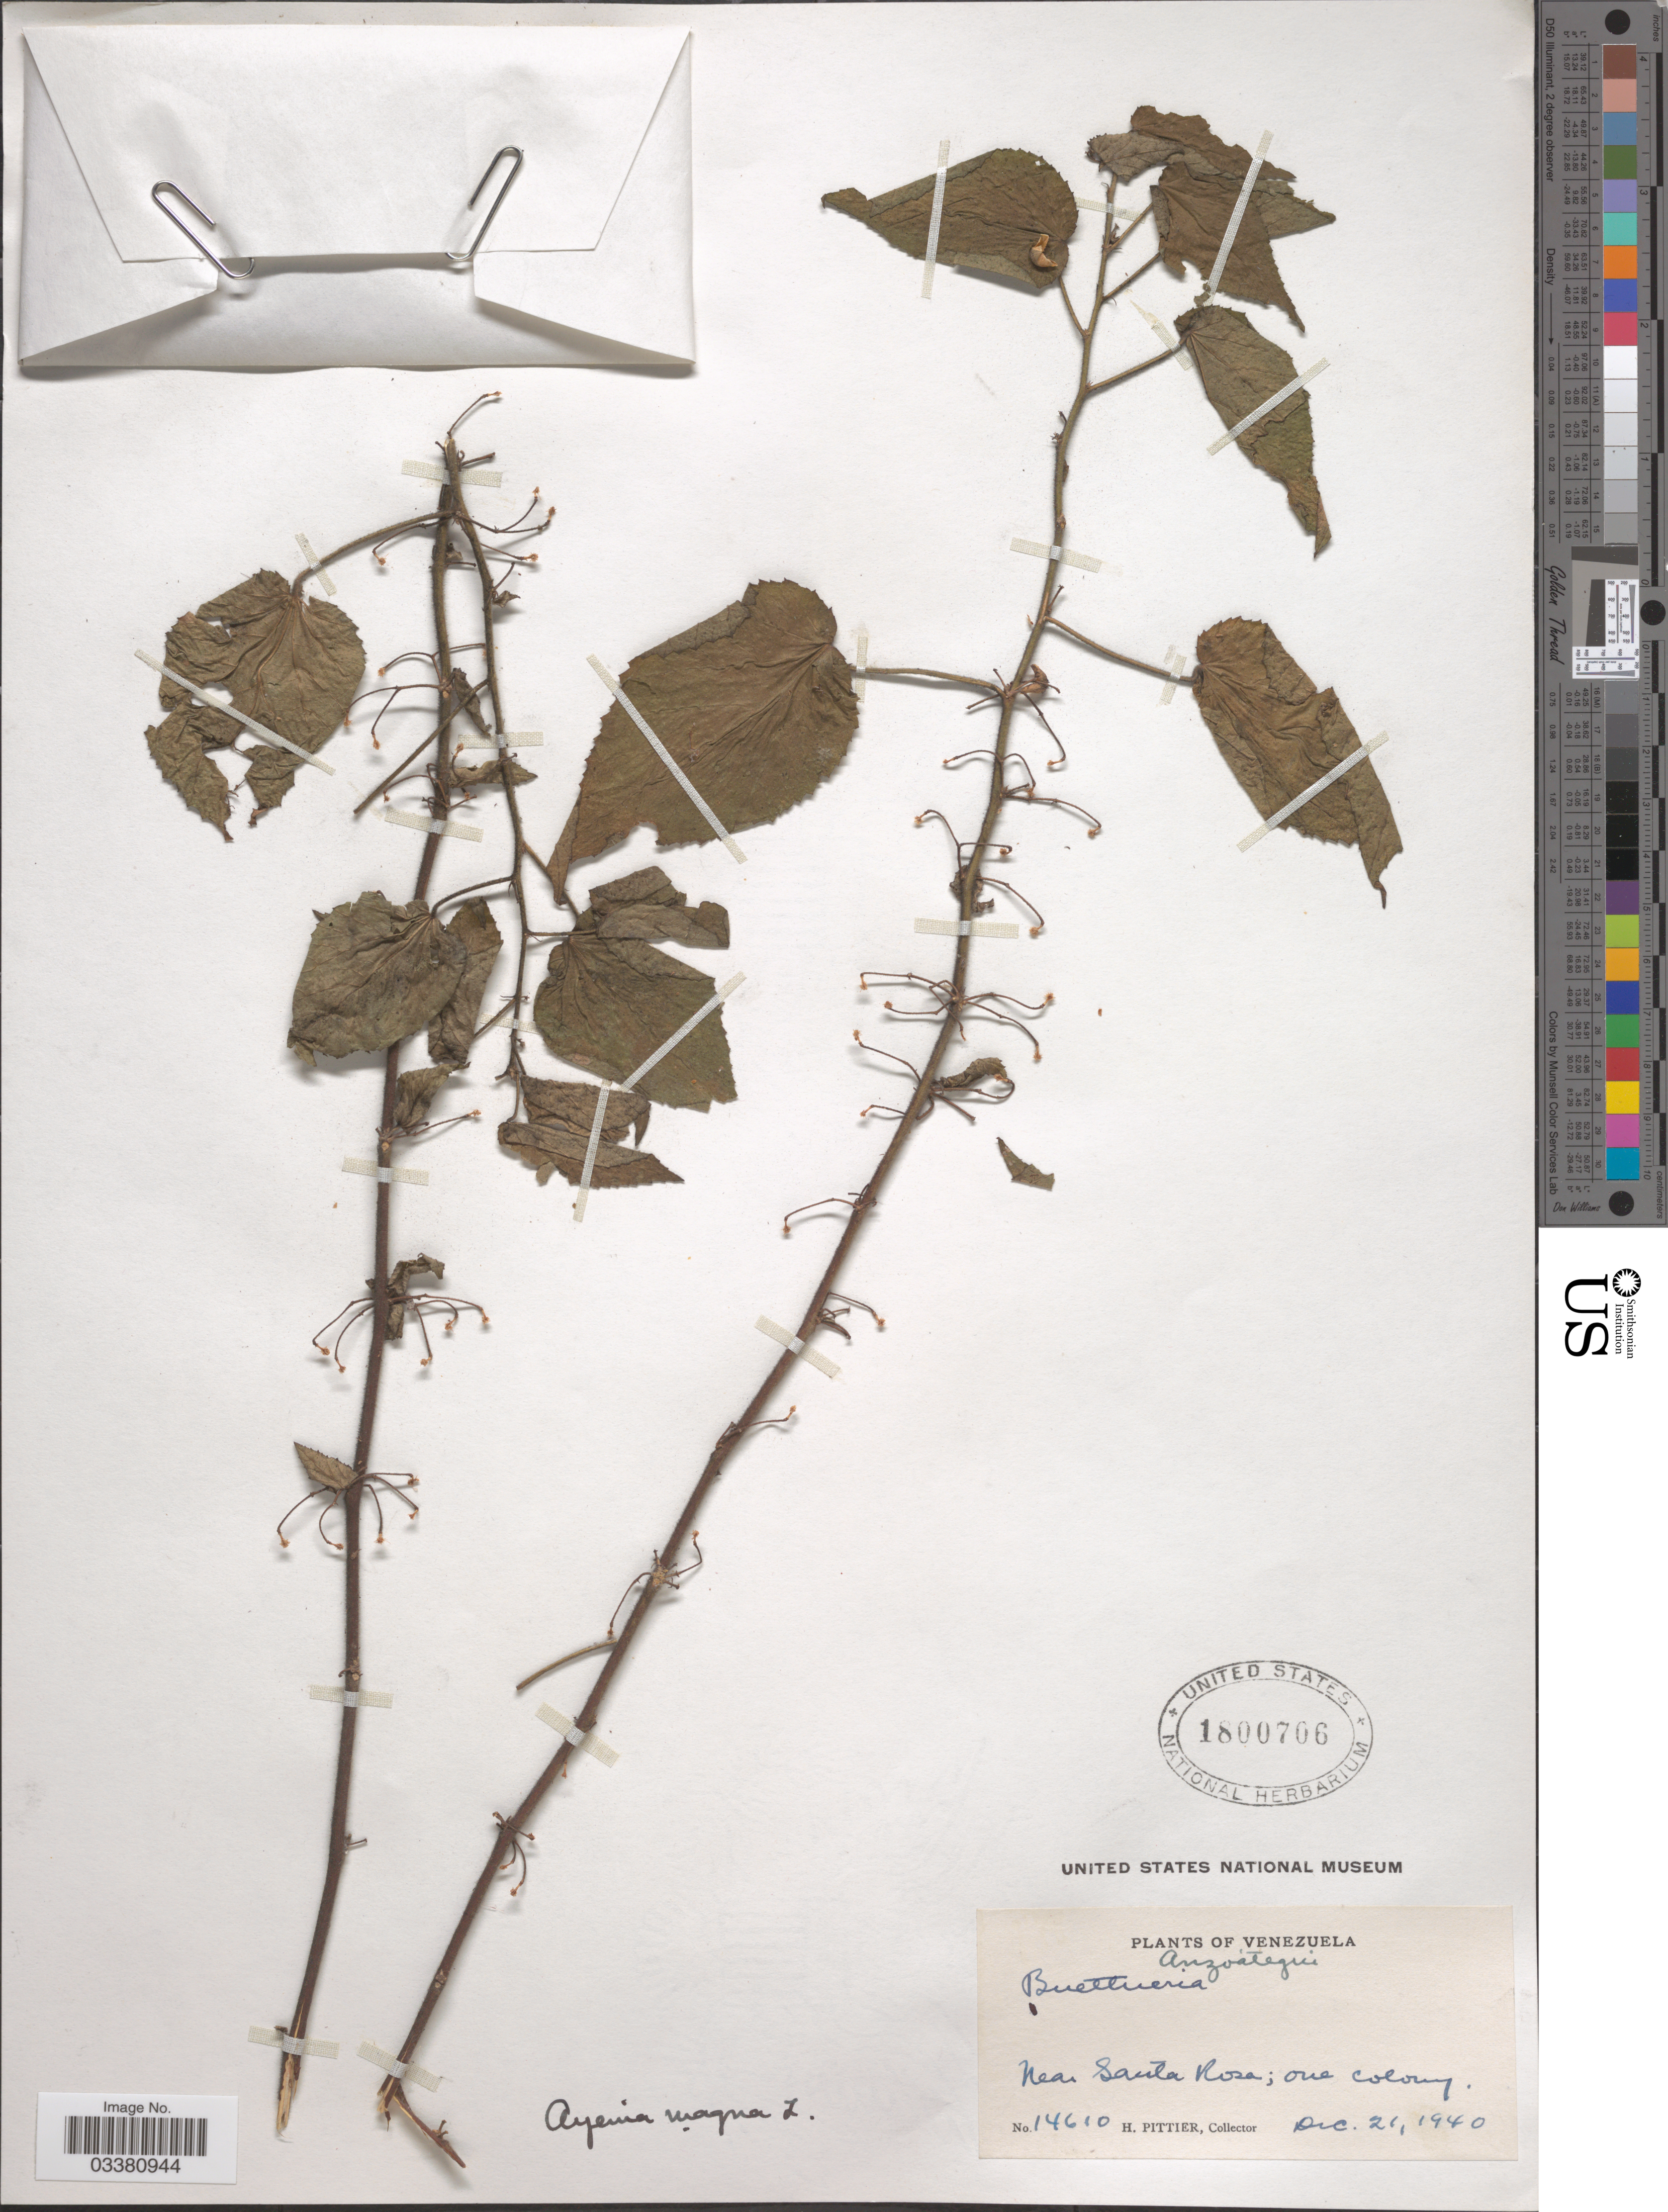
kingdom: Plantae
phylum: Tracheophyta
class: Magnoliopsida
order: Malvales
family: Malvaceae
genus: Ayenia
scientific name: Ayenia magna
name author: L.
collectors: H. F. Pittier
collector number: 14610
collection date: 1940-12-21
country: Venezuela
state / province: Anzoategui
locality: Near Santa Rosa; one colony.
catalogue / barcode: US 1800706